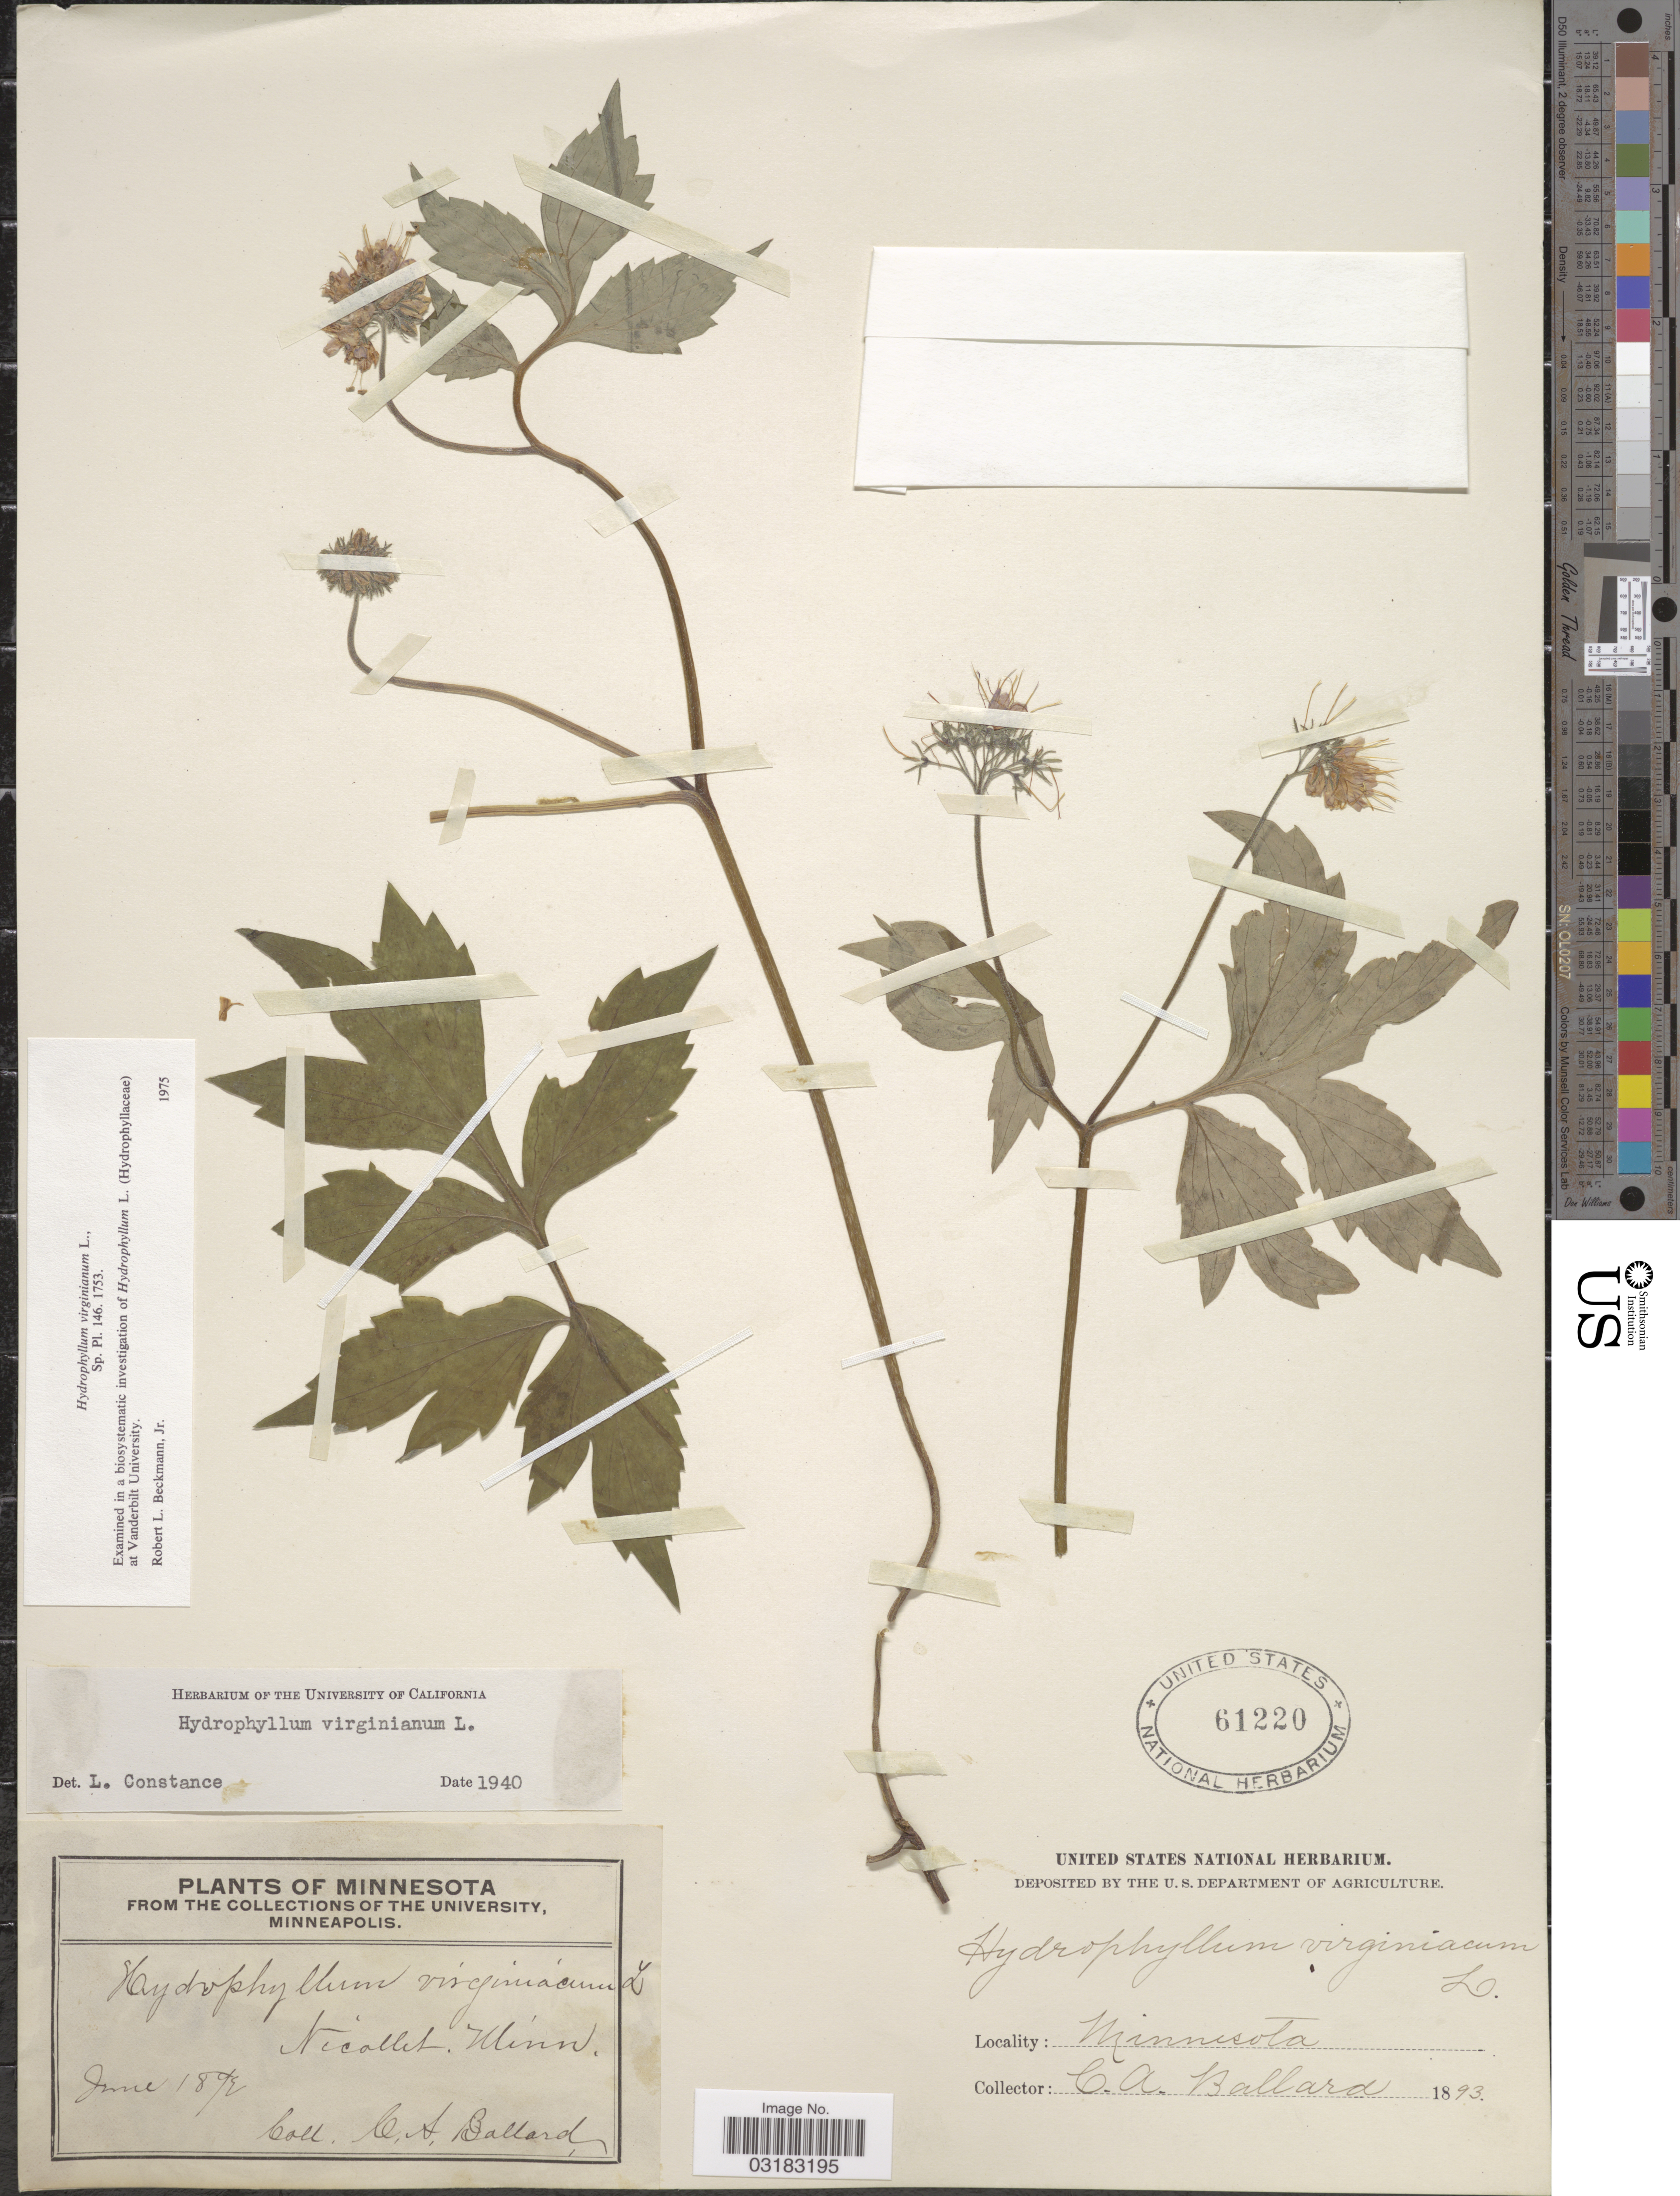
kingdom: Plantae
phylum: Tracheophyta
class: Magnoliopsida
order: Boraginales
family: Hydrophyllaceae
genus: Hydrophyllum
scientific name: Hydrophyllum virginianum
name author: L.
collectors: C. A. Ballard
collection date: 1893-06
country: United States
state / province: Minnesota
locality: Nicollet.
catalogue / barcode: US 61220